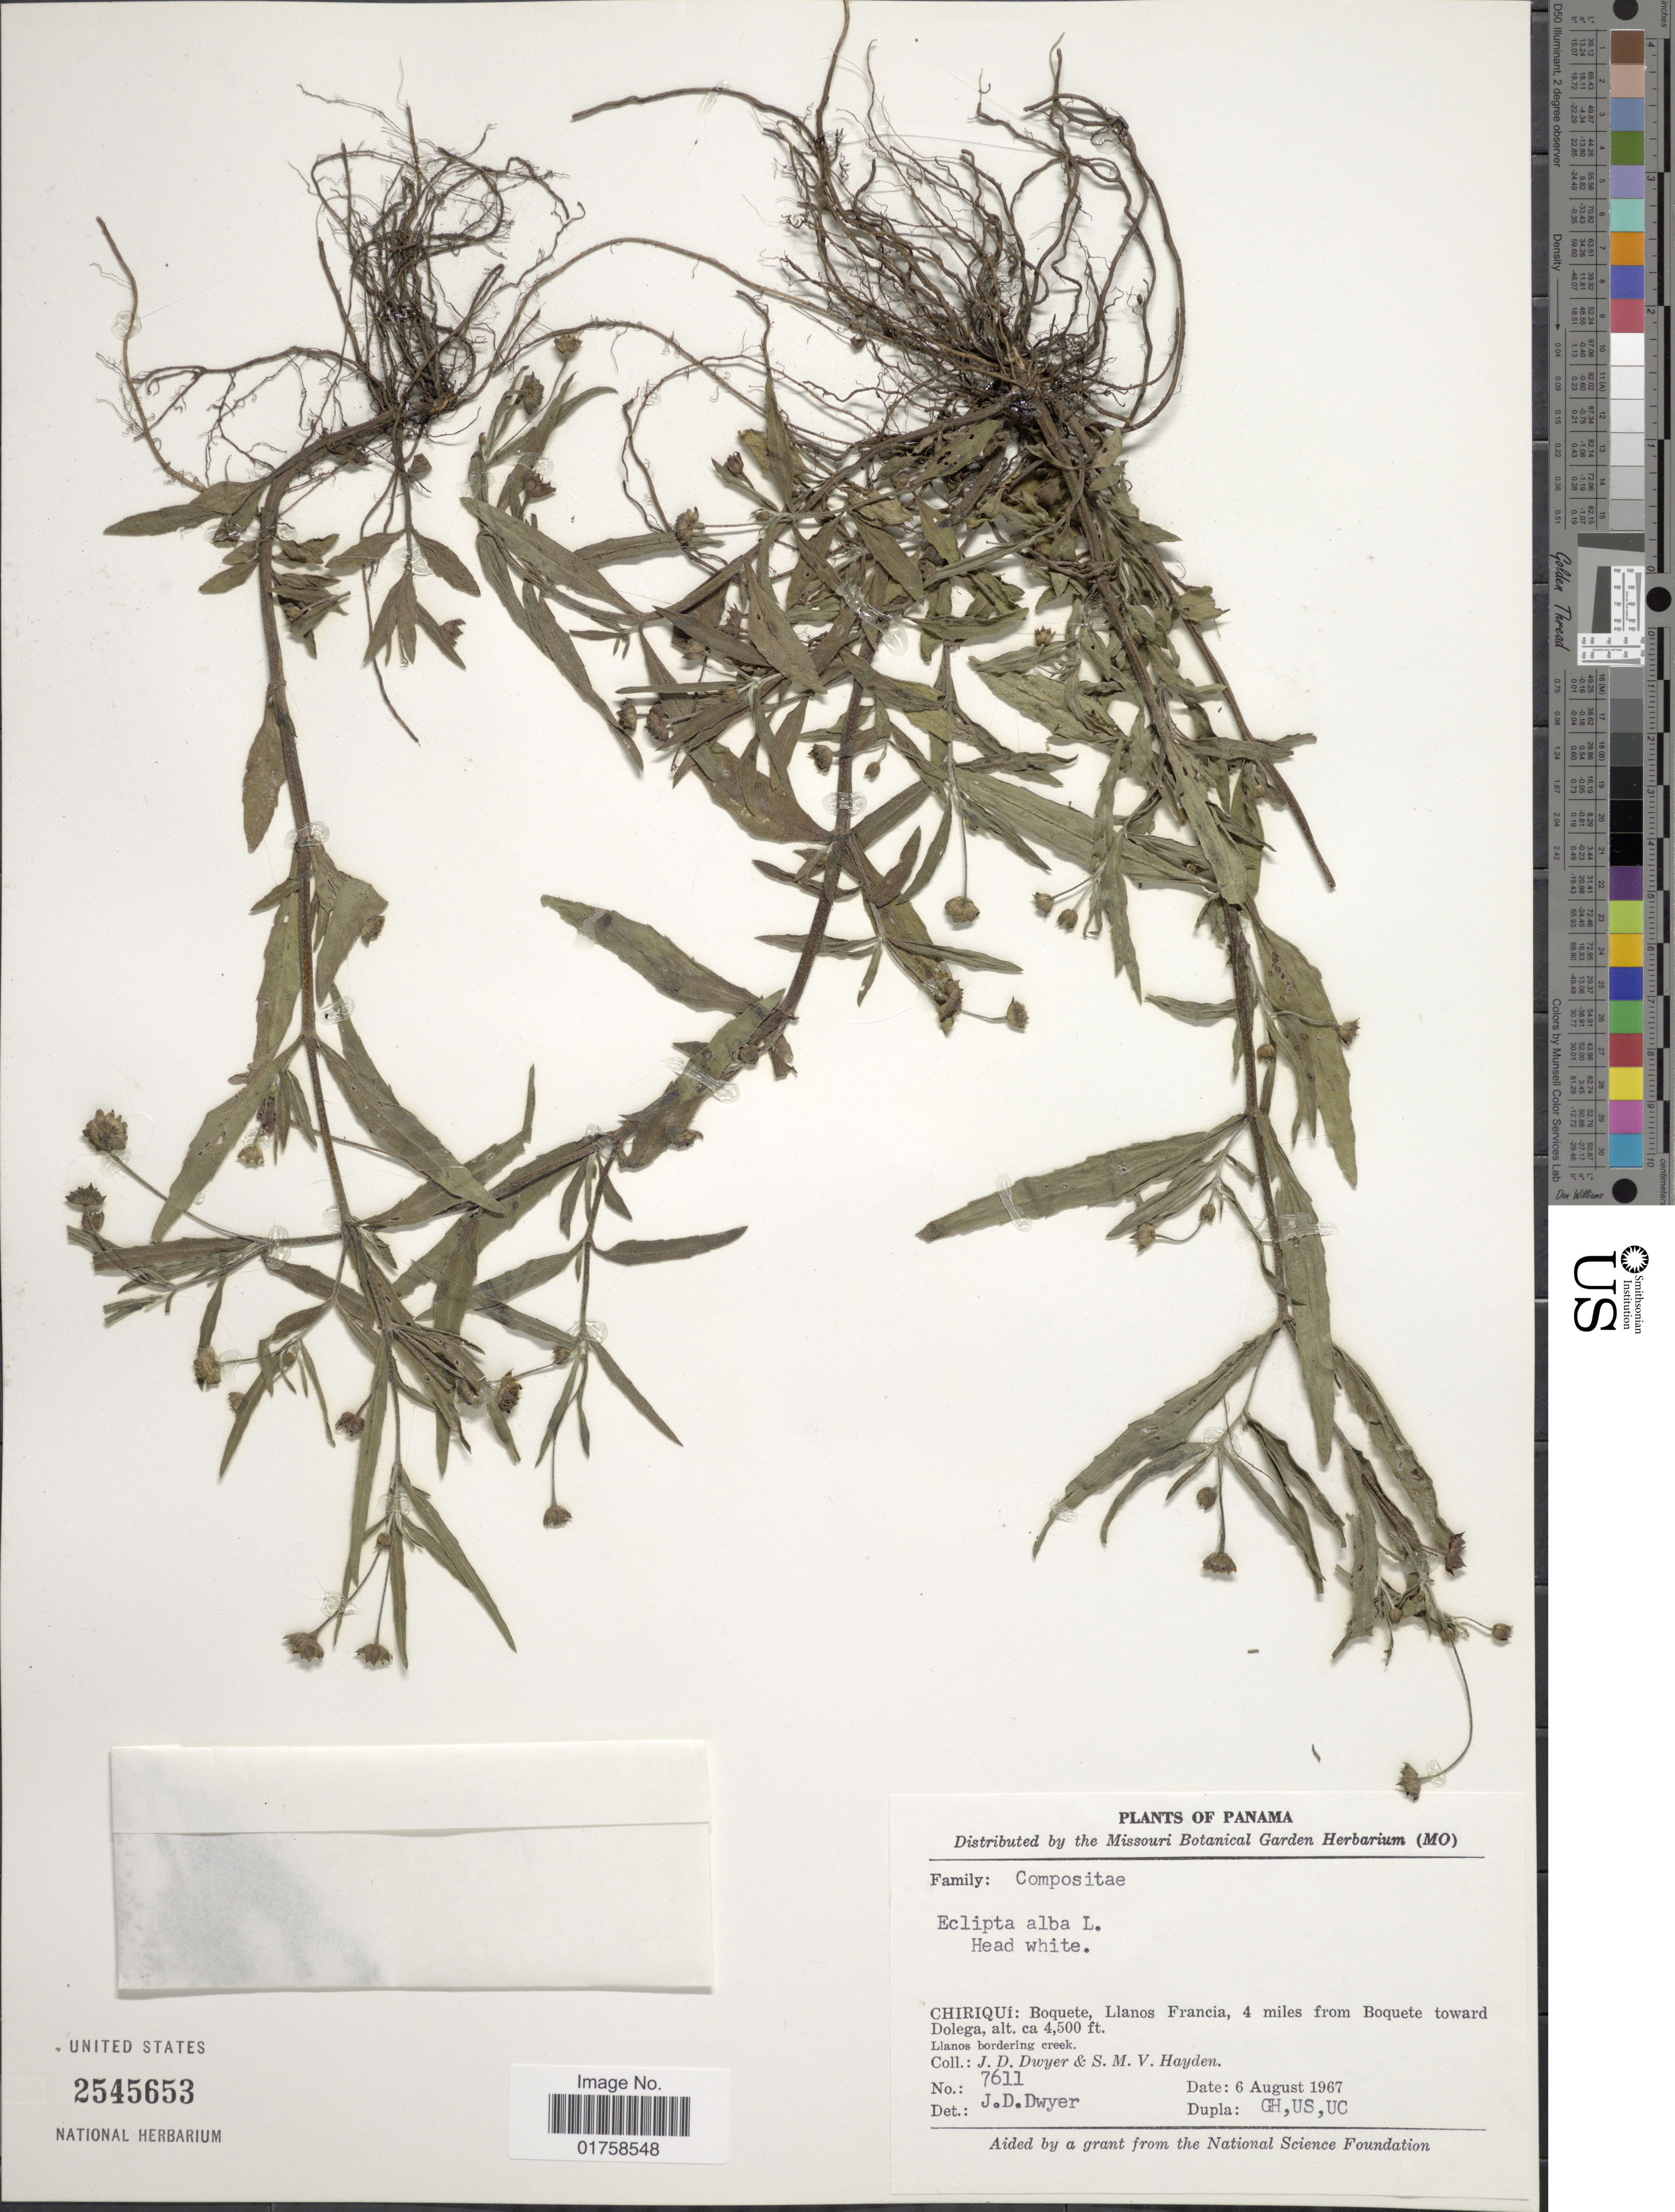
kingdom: Plantae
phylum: Tracheophyta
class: Magnoliopsida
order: Asterales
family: Asteraceae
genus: Eclipta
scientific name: Eclipta alba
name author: (L.) Hassk.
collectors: J. D. Dwyer & M.V. Hayden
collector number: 7611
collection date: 1967-08-06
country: Panama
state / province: Chiriqui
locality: Panama. Chiriqui: boquete, Llanos Francia, 4 miles from Boquete toward Dolega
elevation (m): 1372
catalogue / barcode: US 2545653